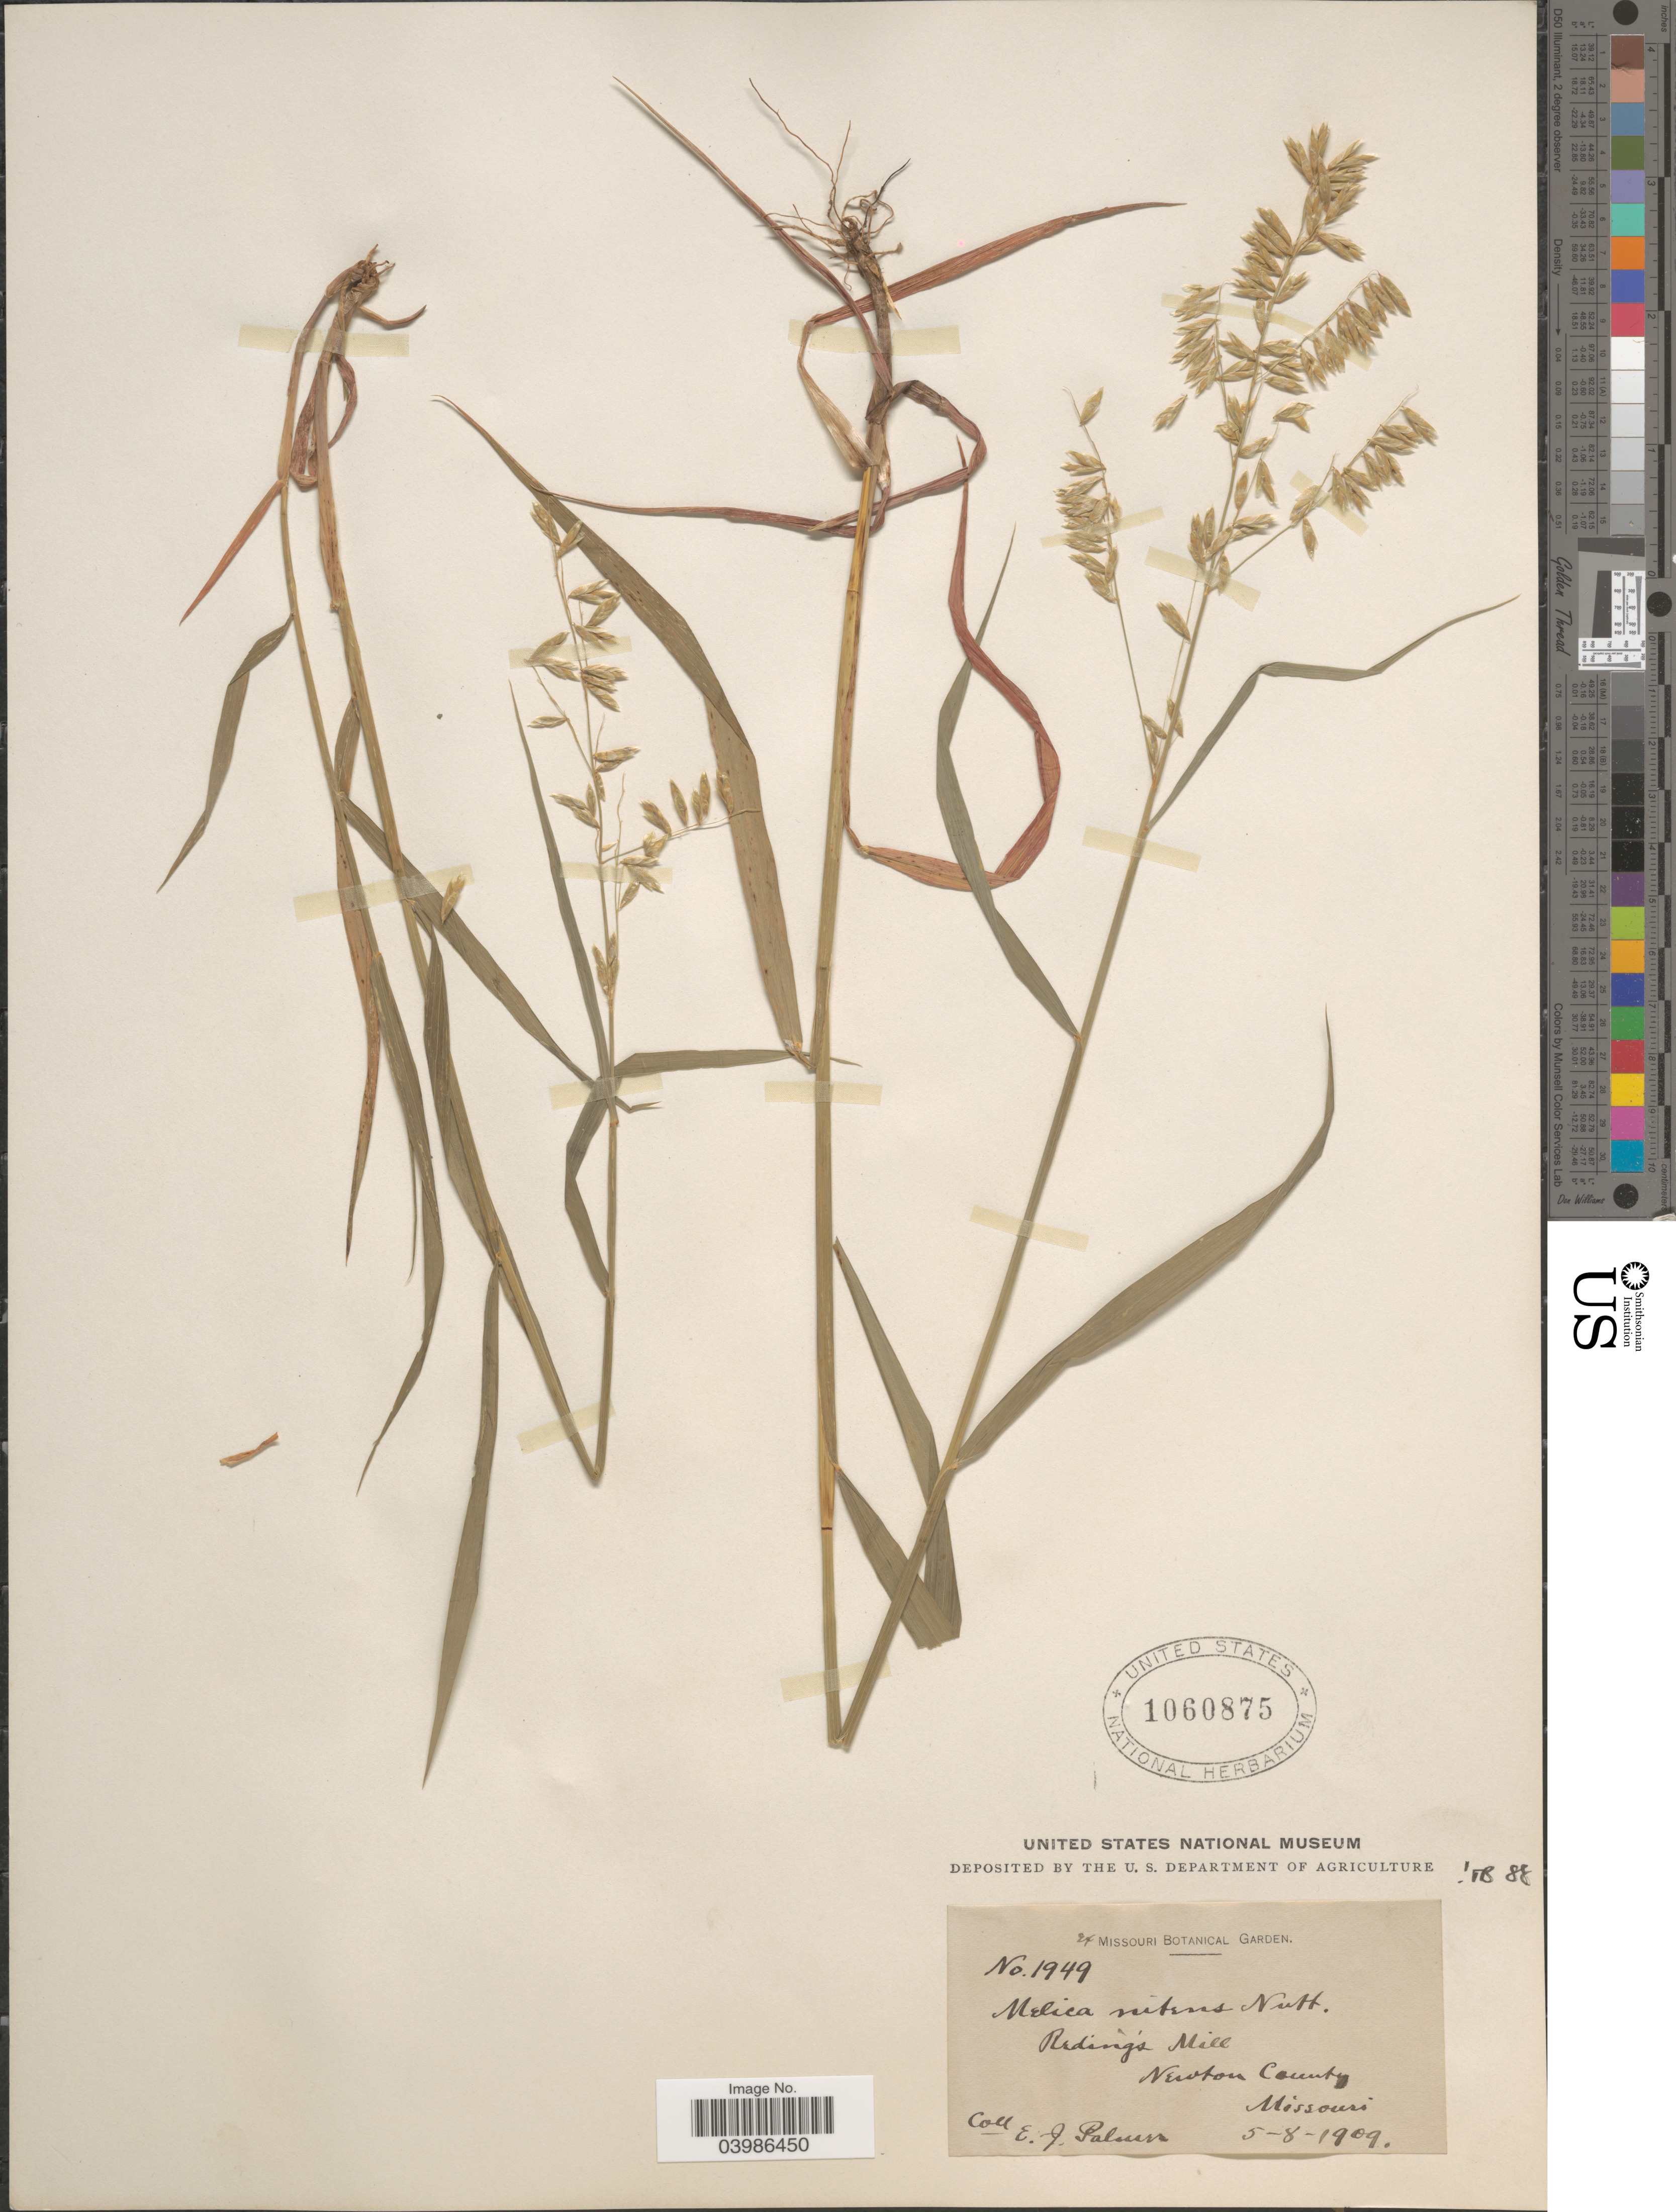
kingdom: Plantae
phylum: Tracheophyta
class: Liliopsida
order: Poales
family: Poaceae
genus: Melica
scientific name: Melica nitens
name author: (Scribn.) Nutt. ex Piper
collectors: E. J. Palmer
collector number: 1949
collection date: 1909-05-08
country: United States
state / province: Missouri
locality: Reding's Mill. Newton County.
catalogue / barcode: US 1060875